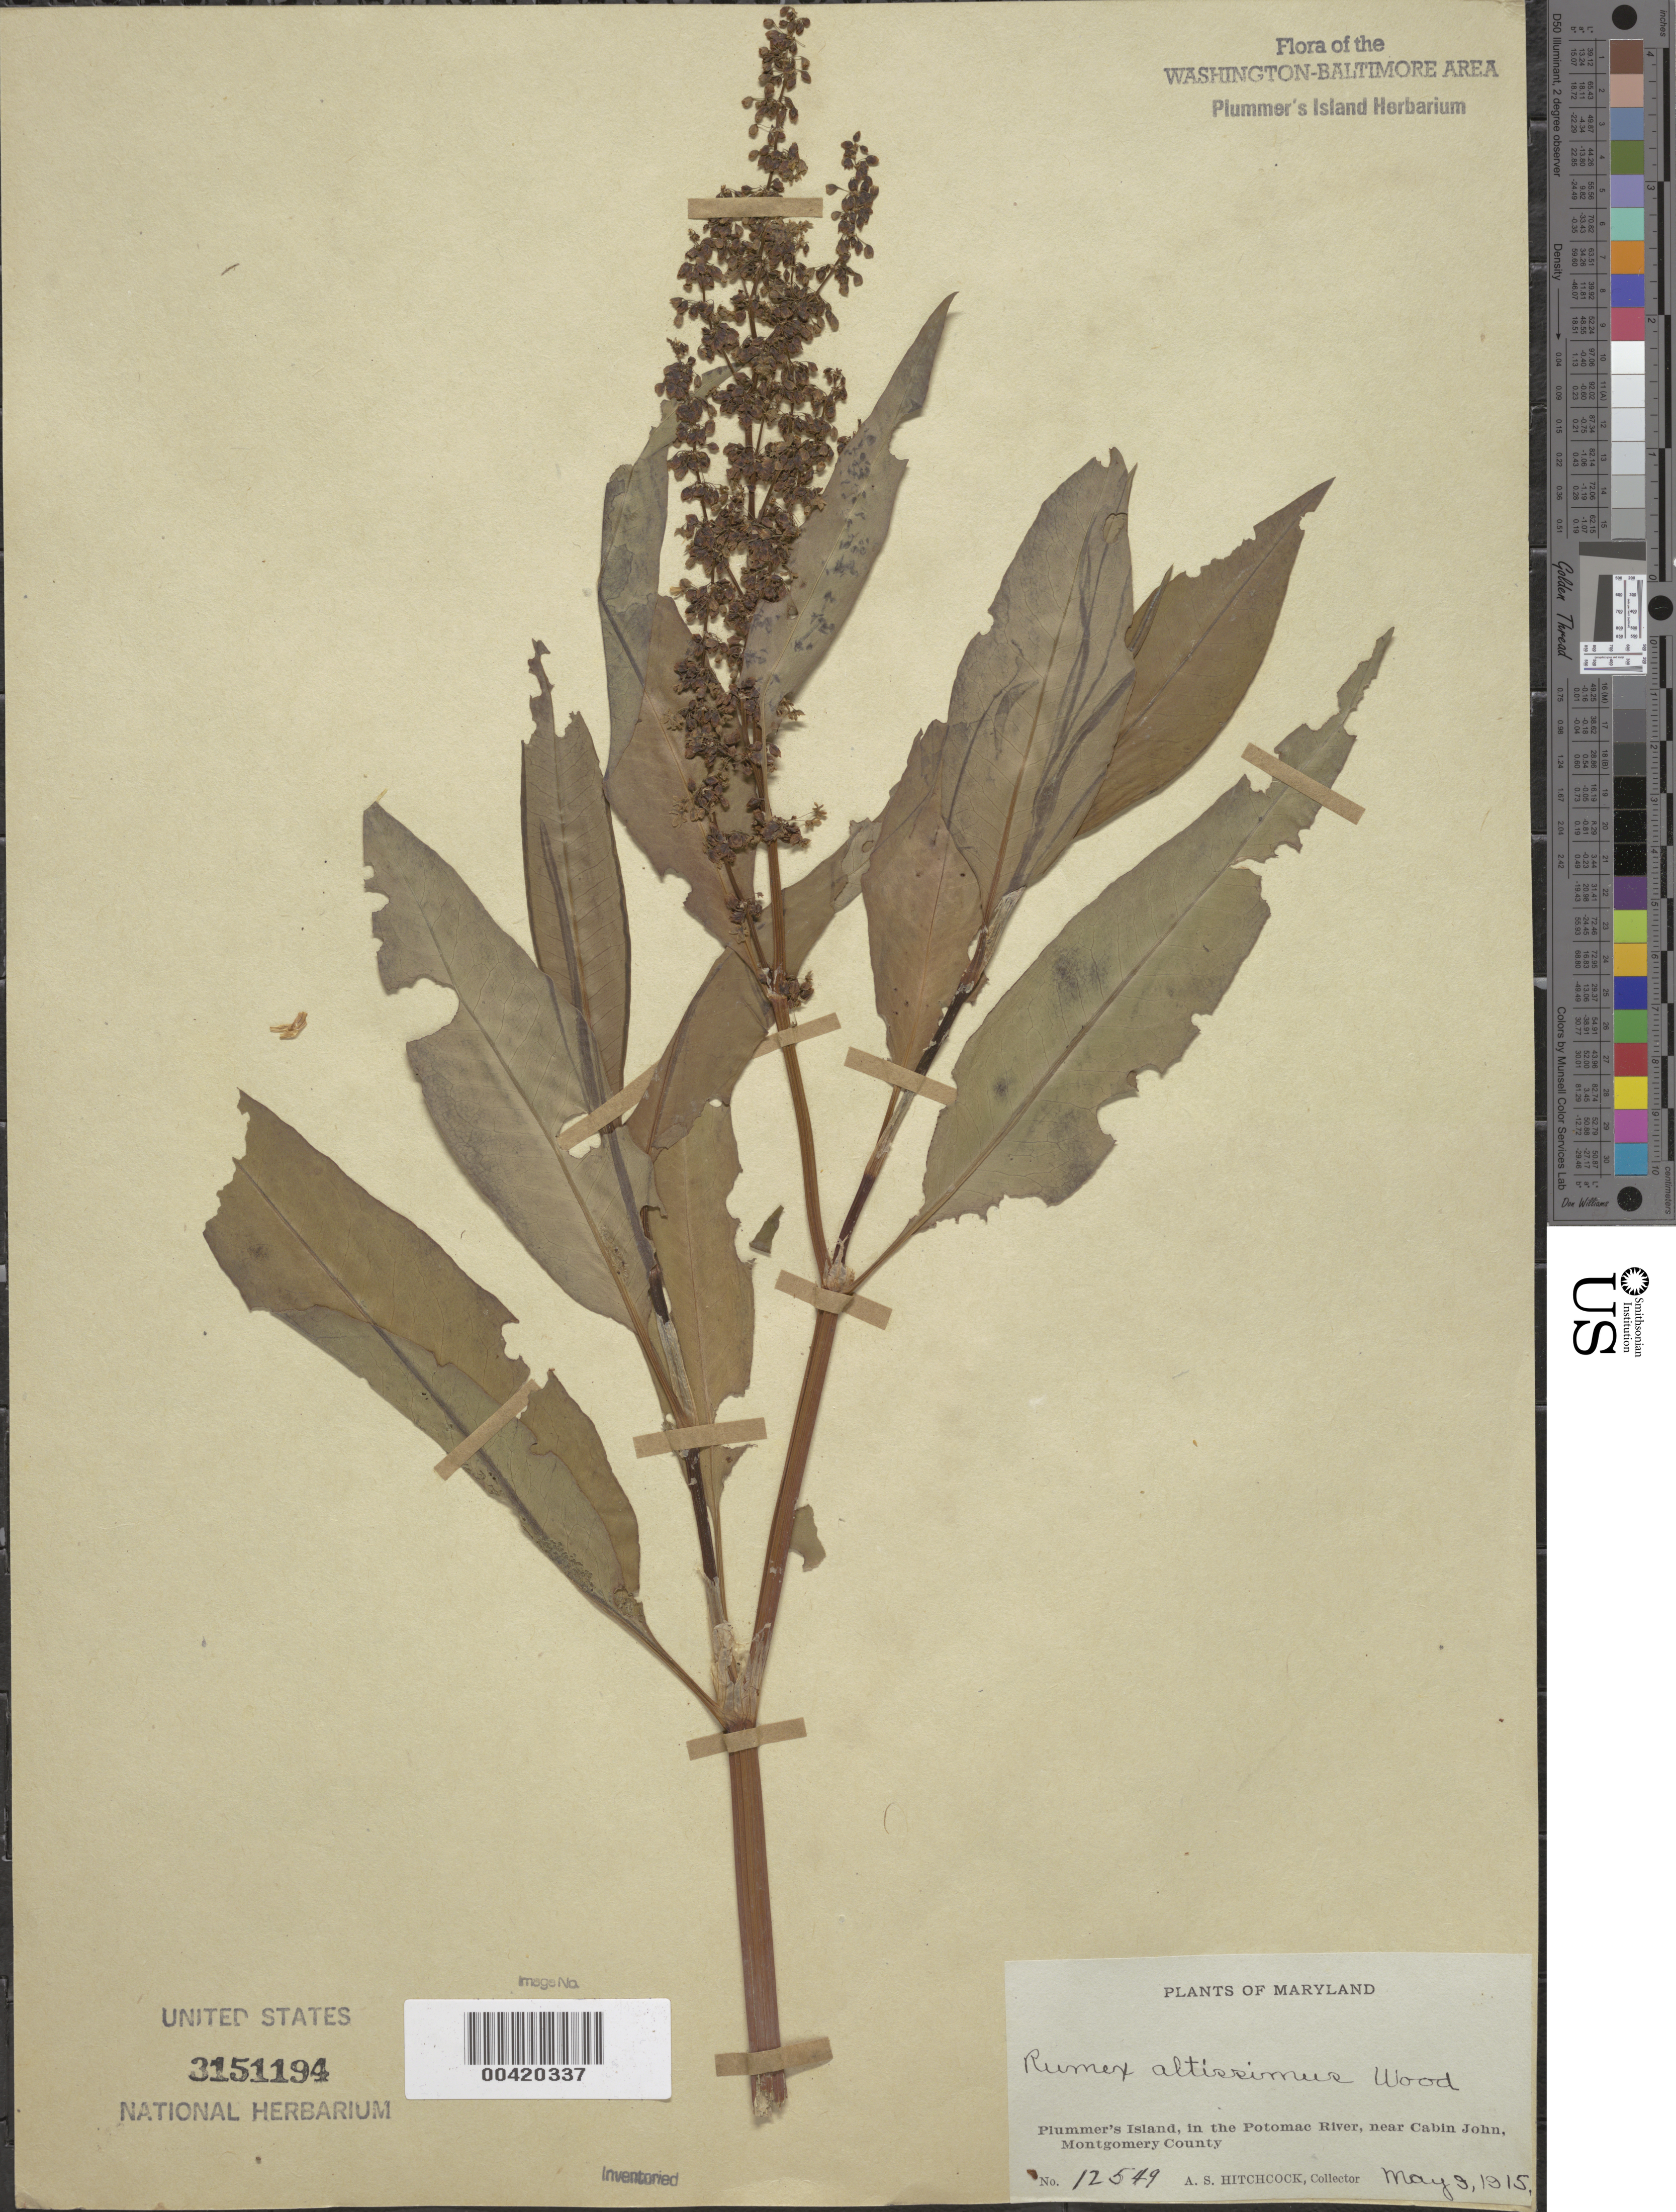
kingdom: Plantae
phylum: Tracheophyta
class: Magnoliopsida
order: Caryophyllales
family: Polygonaceae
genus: Rumex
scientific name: Rumex altissimus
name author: Alph. Wood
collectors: A. S. Hitchcock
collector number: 12549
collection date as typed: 09 May 1915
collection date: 1915-05-09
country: United States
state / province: Maryland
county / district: Montgomery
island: Plummers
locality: Plummer's Island C. & O. Canal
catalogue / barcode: US 3151194